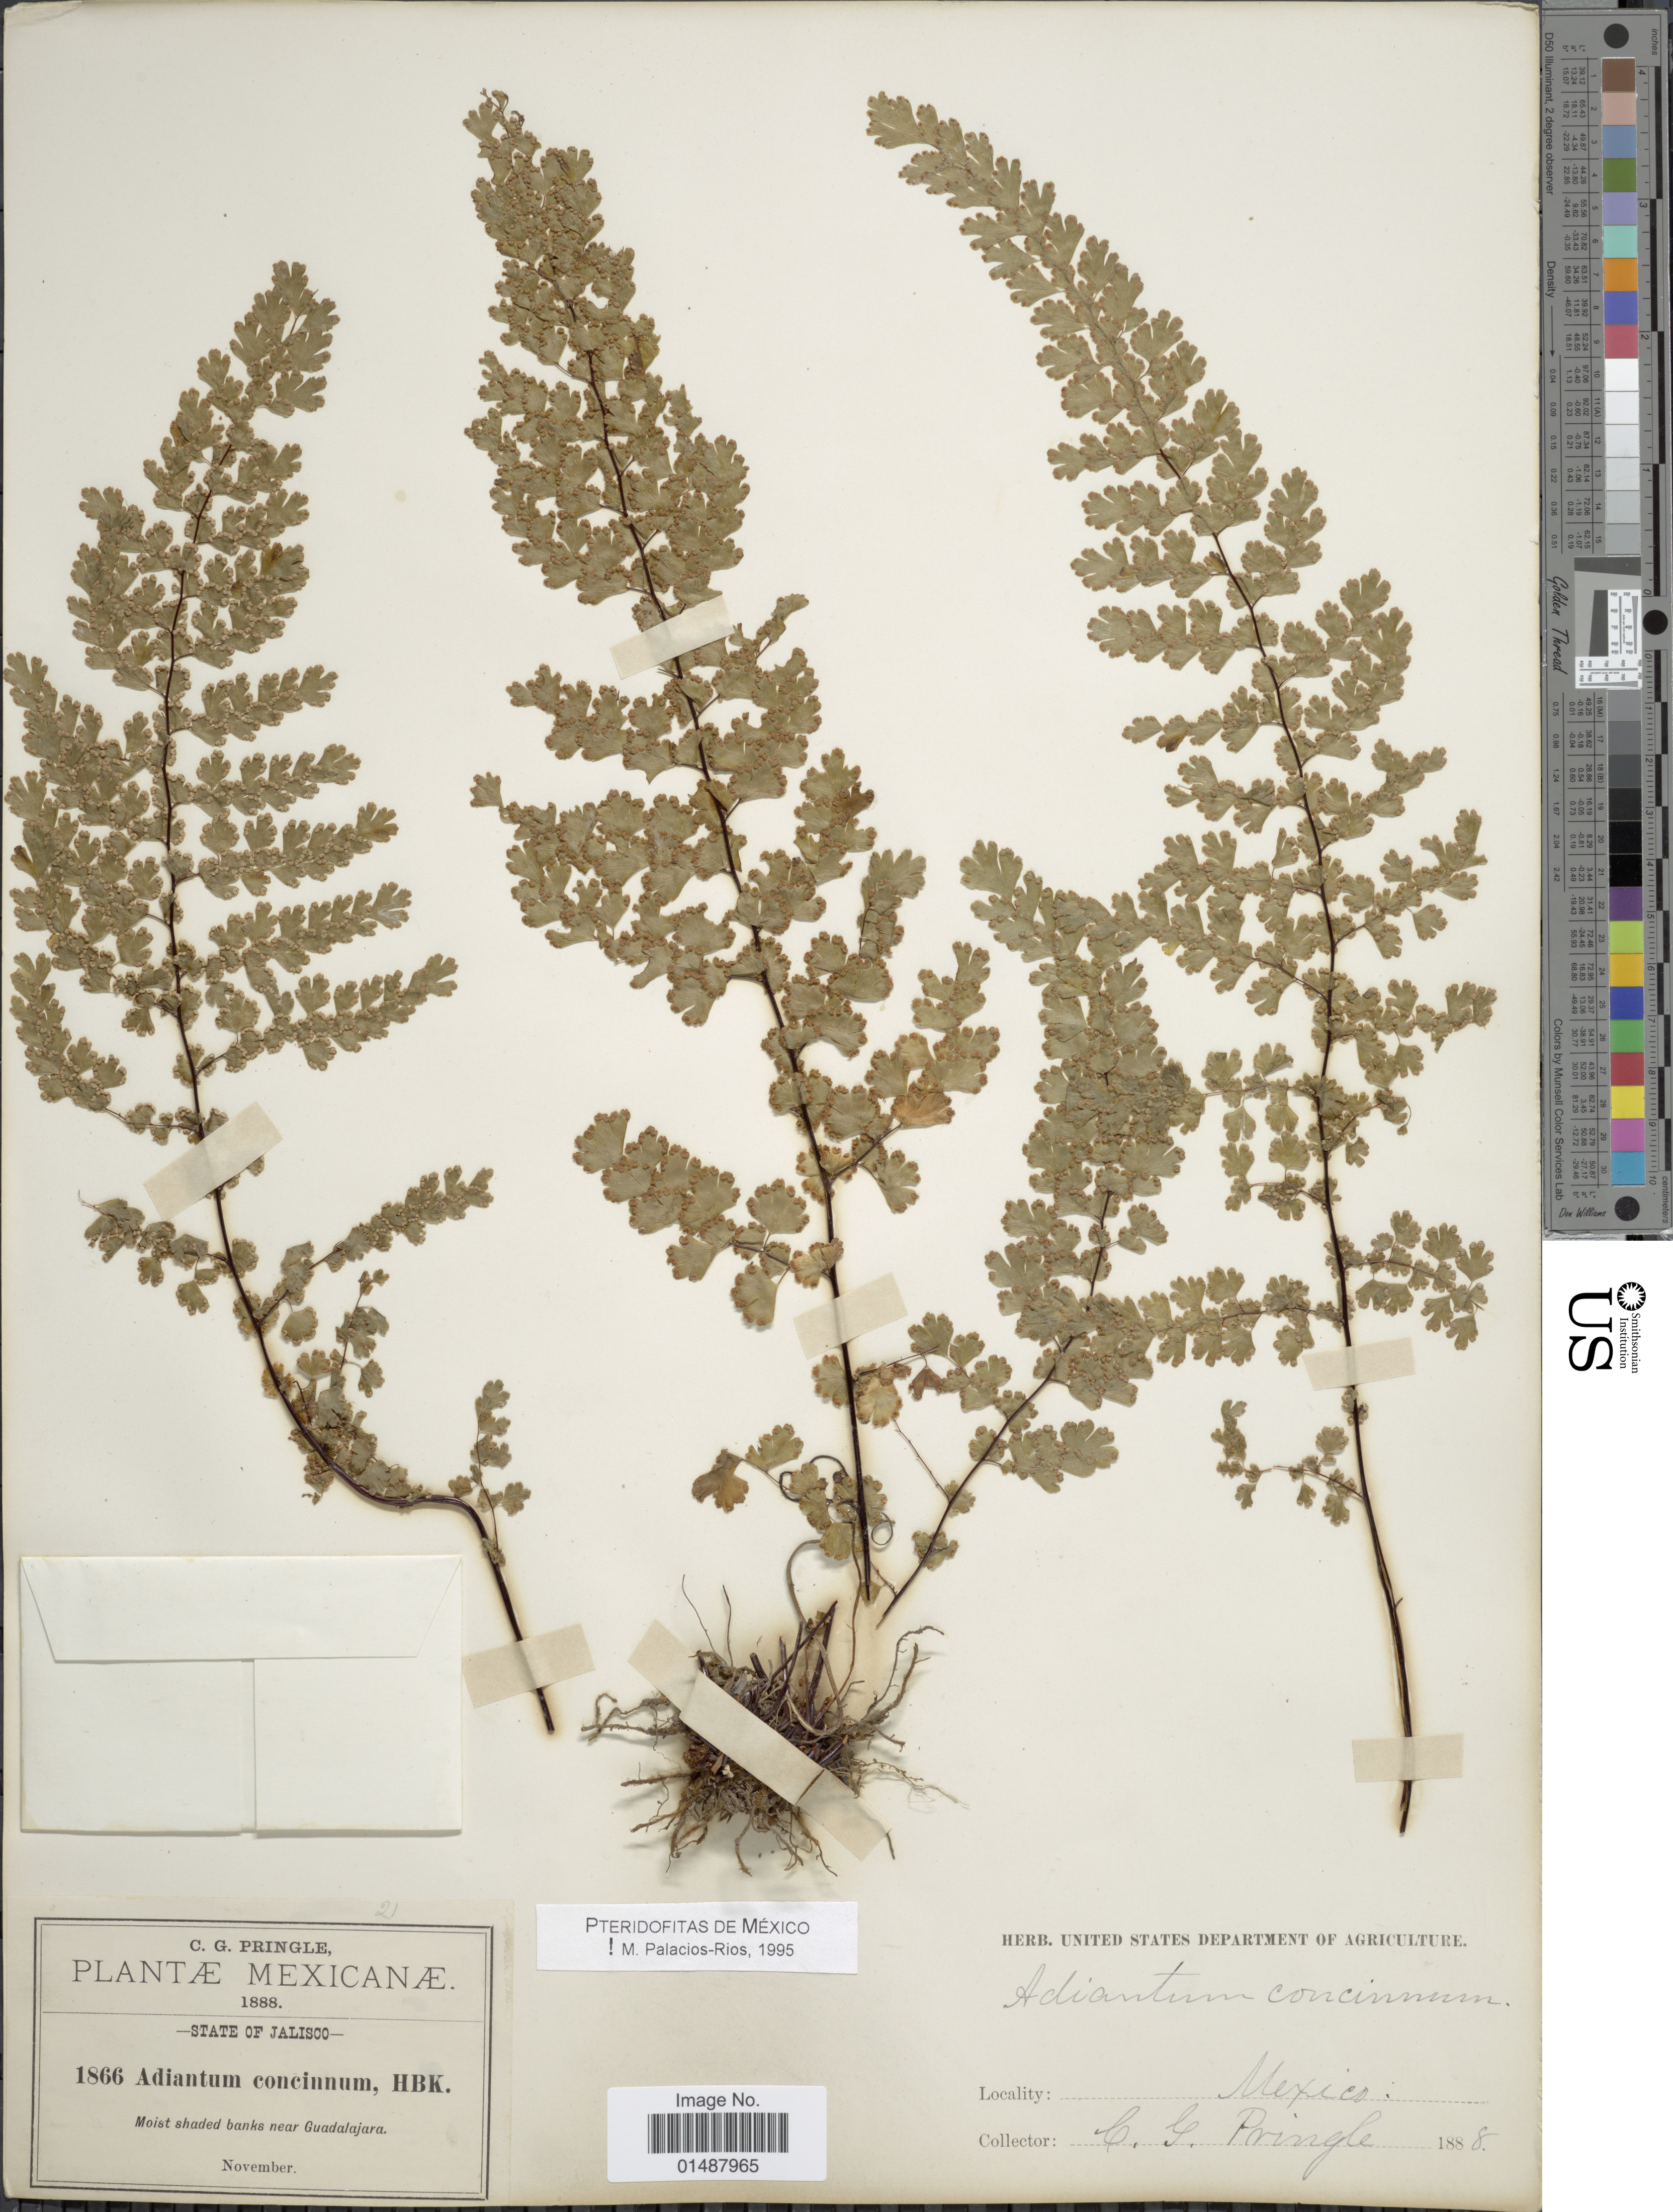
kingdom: Plantae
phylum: Tracheophyta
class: Polypodiopsida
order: Polypodiales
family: Pteridaceae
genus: Adiantum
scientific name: Adiantum concinnum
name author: Humb. & Bonpl. ex Willd.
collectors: C. G. Pringle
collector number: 1866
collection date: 1888-11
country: Mexico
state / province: Jalisco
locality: Moist shaded banks near Guadalajara